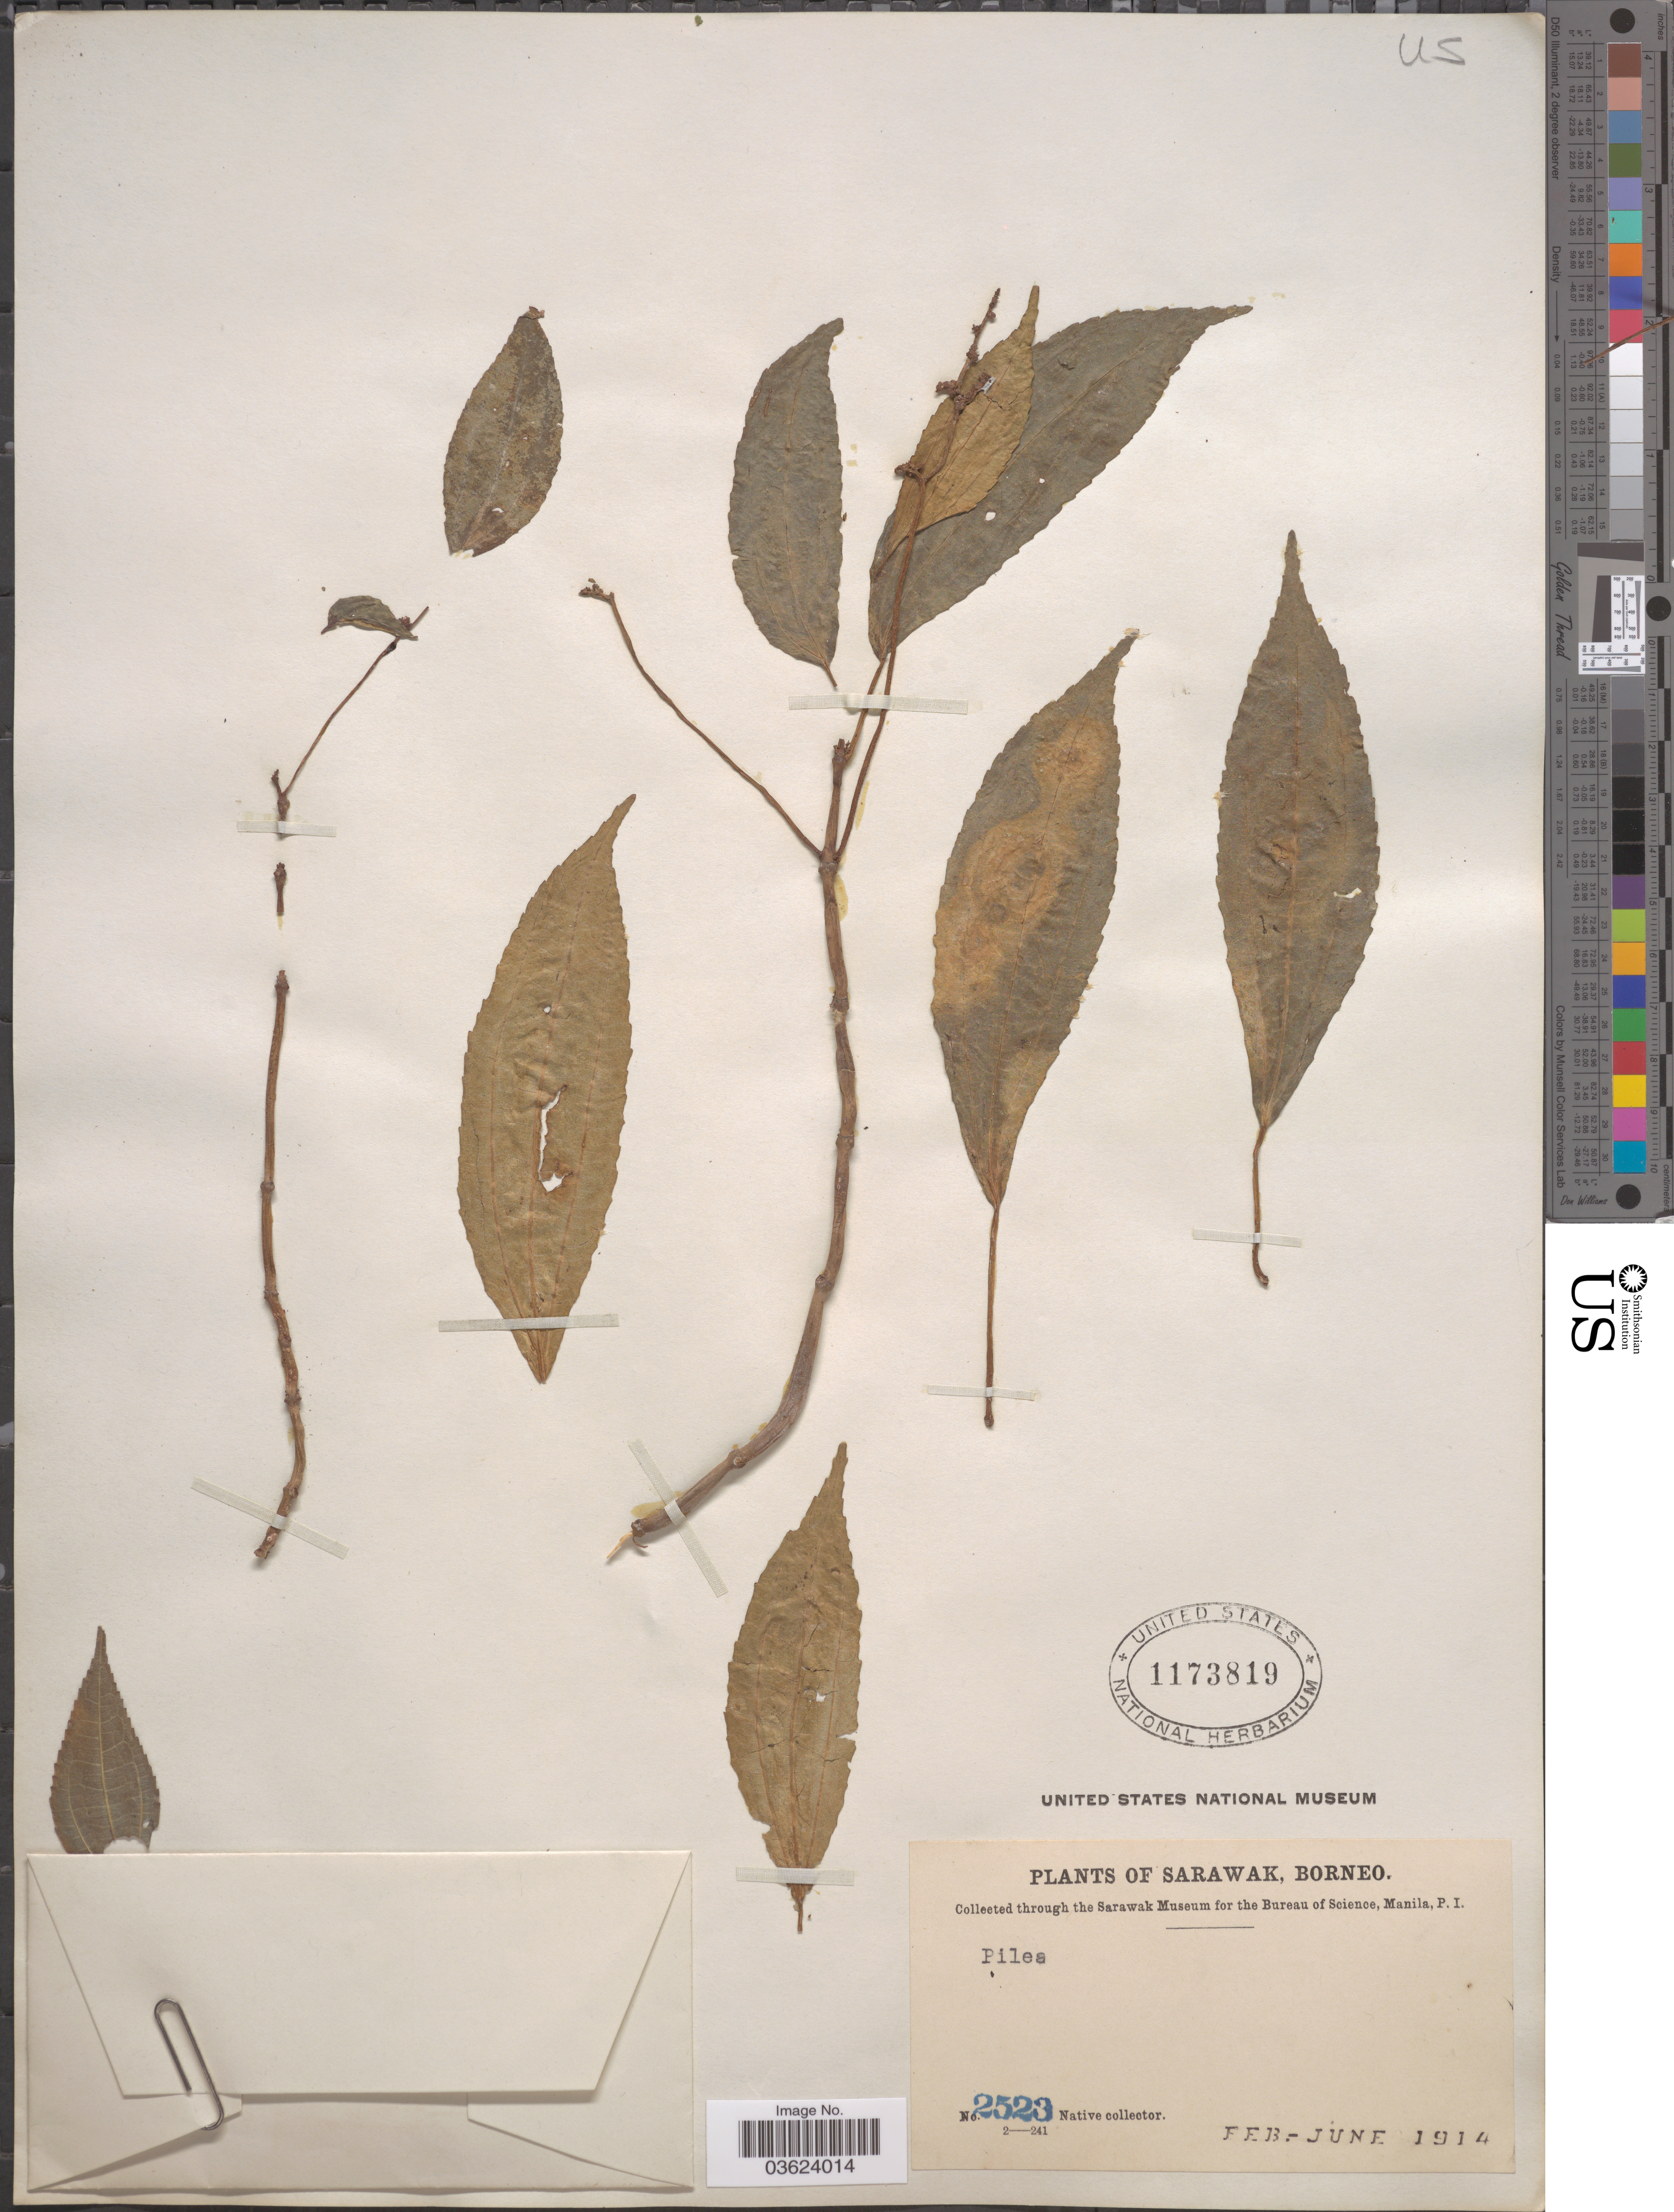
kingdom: Plantae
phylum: Tracheophyta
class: Magnoliopsida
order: Rosales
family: Urticaceae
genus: Pilea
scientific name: Pilea sp.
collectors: Native collector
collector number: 2523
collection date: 1914-02/1914-06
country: Malaysia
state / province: Sarawak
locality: Borneo.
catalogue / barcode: US 1173819